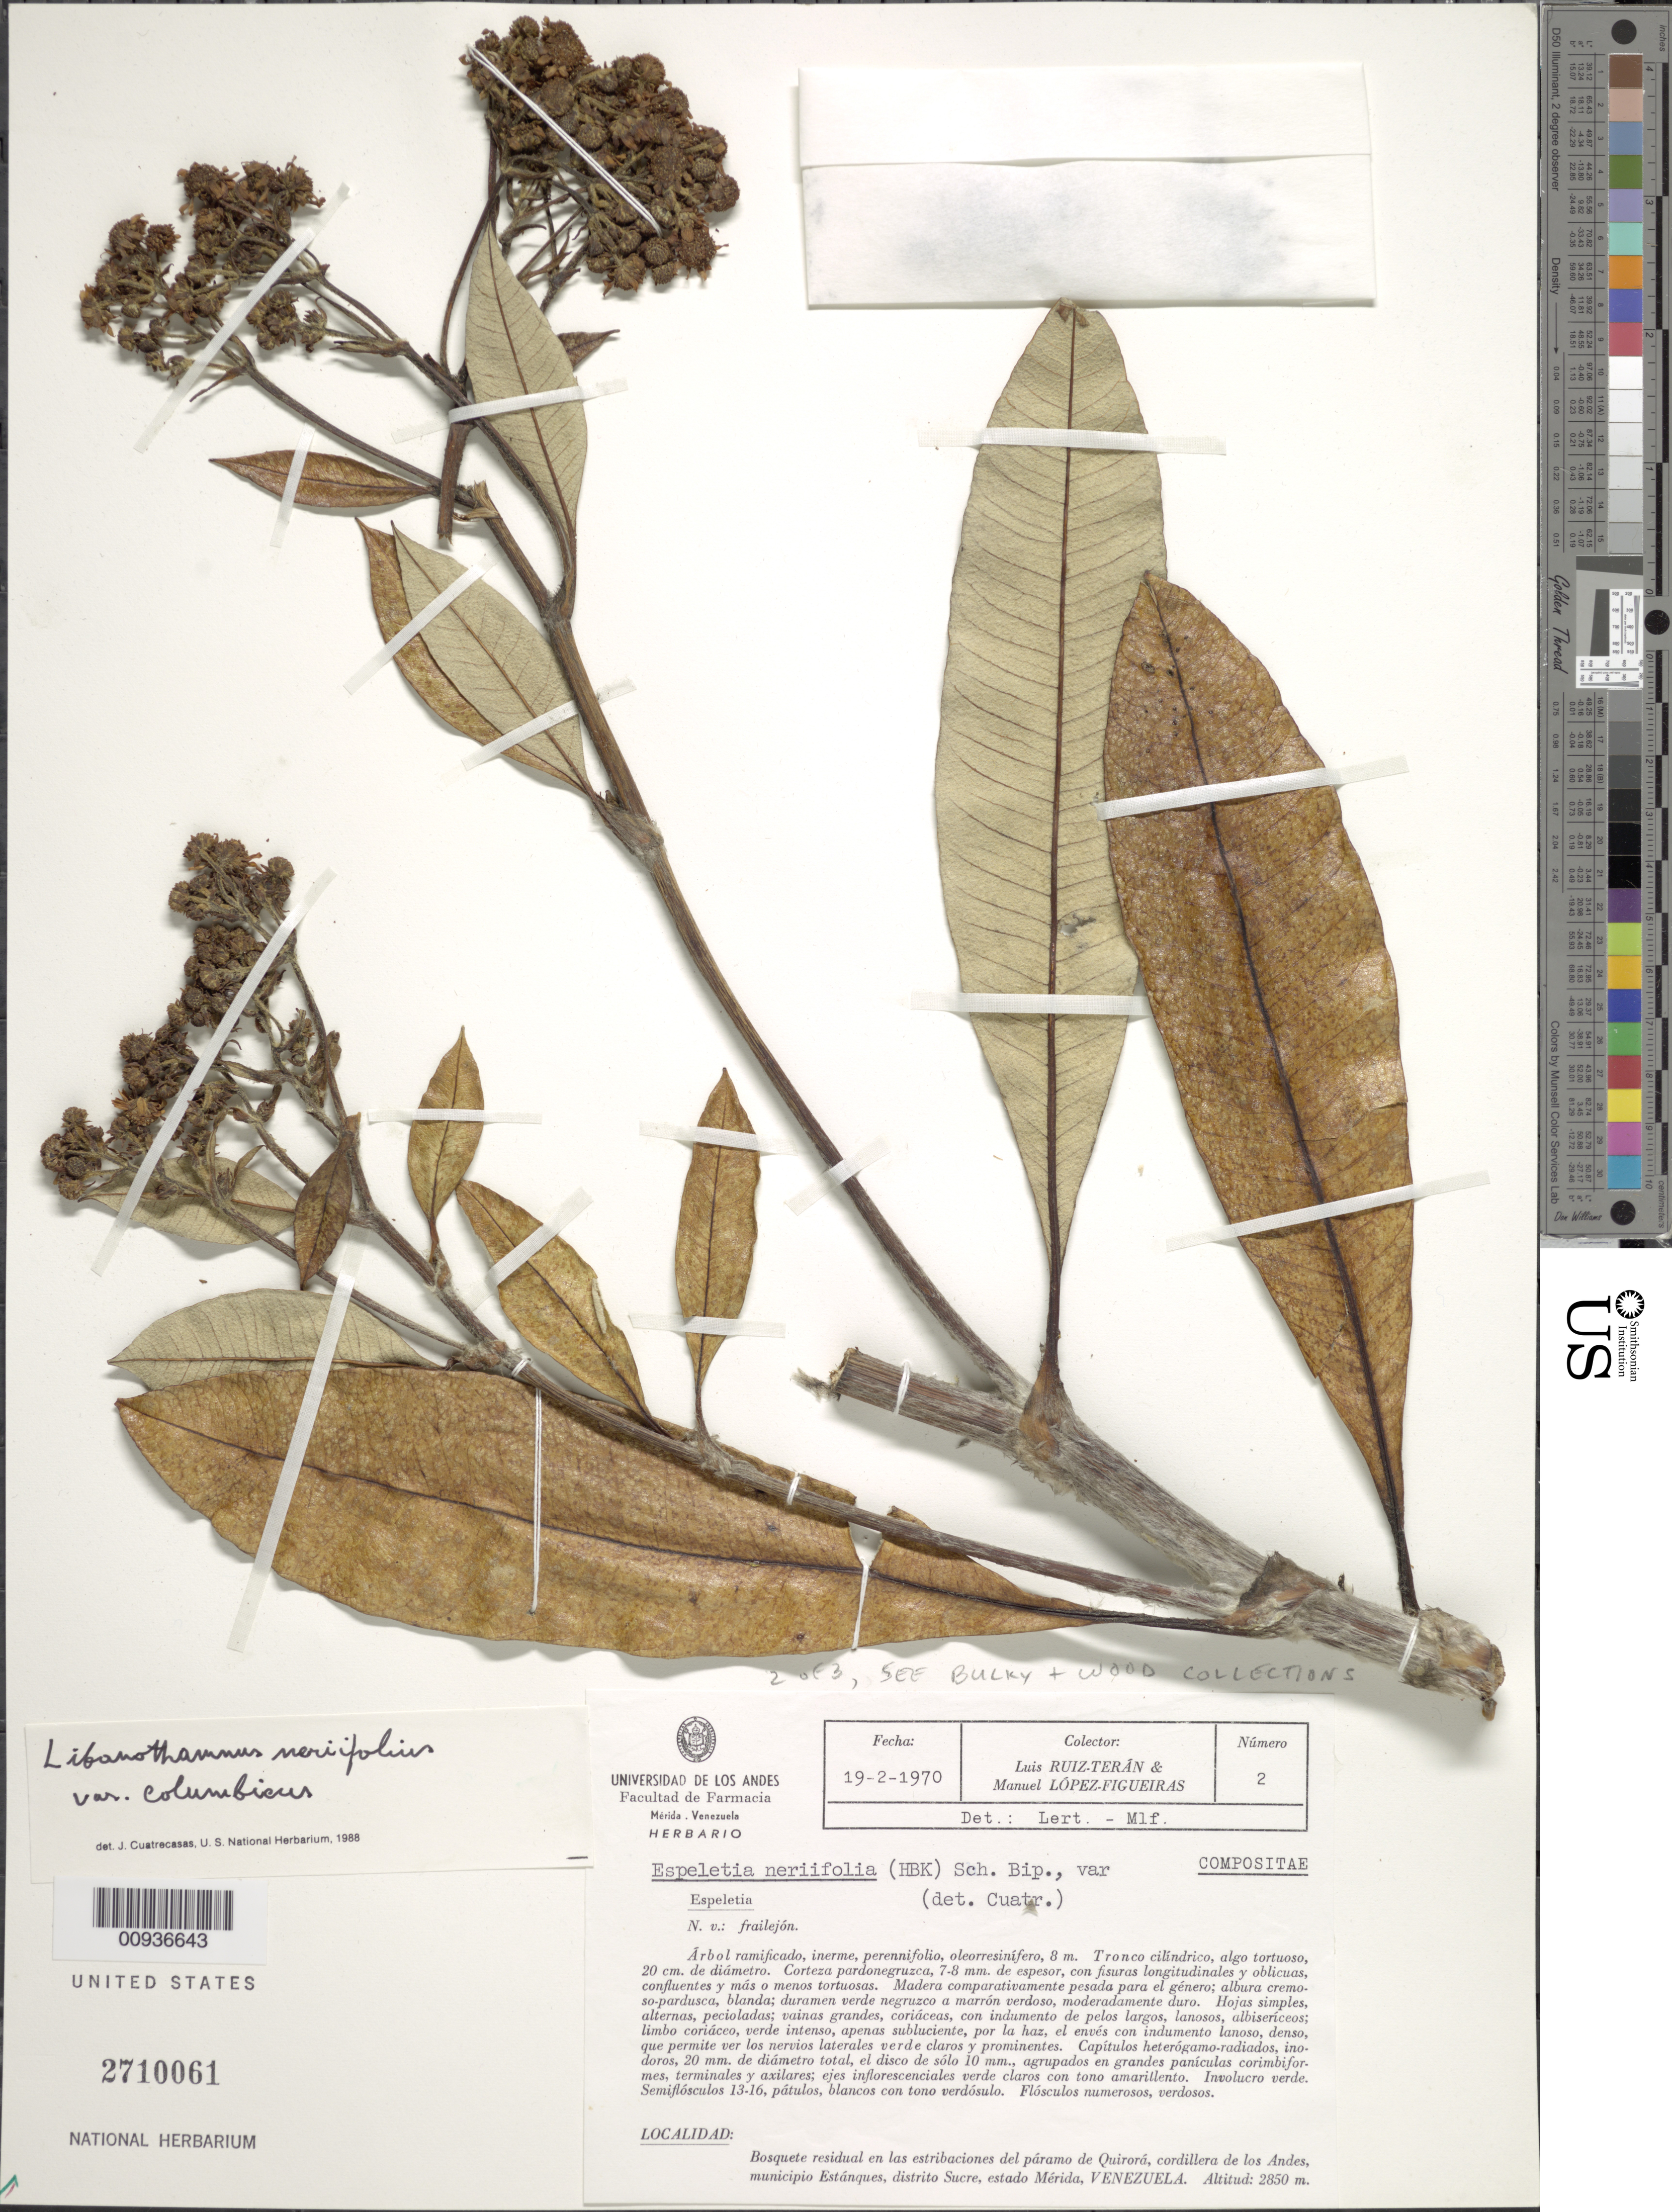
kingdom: Plantae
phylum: Tracheophyta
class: Magnoliopsida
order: Asterales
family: Asteraceae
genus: Libanothamnus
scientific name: Libanothamnus neriifolius var. columbicus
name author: (Cuatrec.) Cuatrec.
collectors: L. E. Ruíz-Terán & M. López Figueiras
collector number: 2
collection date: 1970-02-19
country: Venezuela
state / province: Mérida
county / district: Sucre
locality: Páramo de Quirorá. Bosque residual en las estribaciones del páramo de Quirorá, cordillera de los Andes, municipio Estánques.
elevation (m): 2850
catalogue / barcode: US 2710061